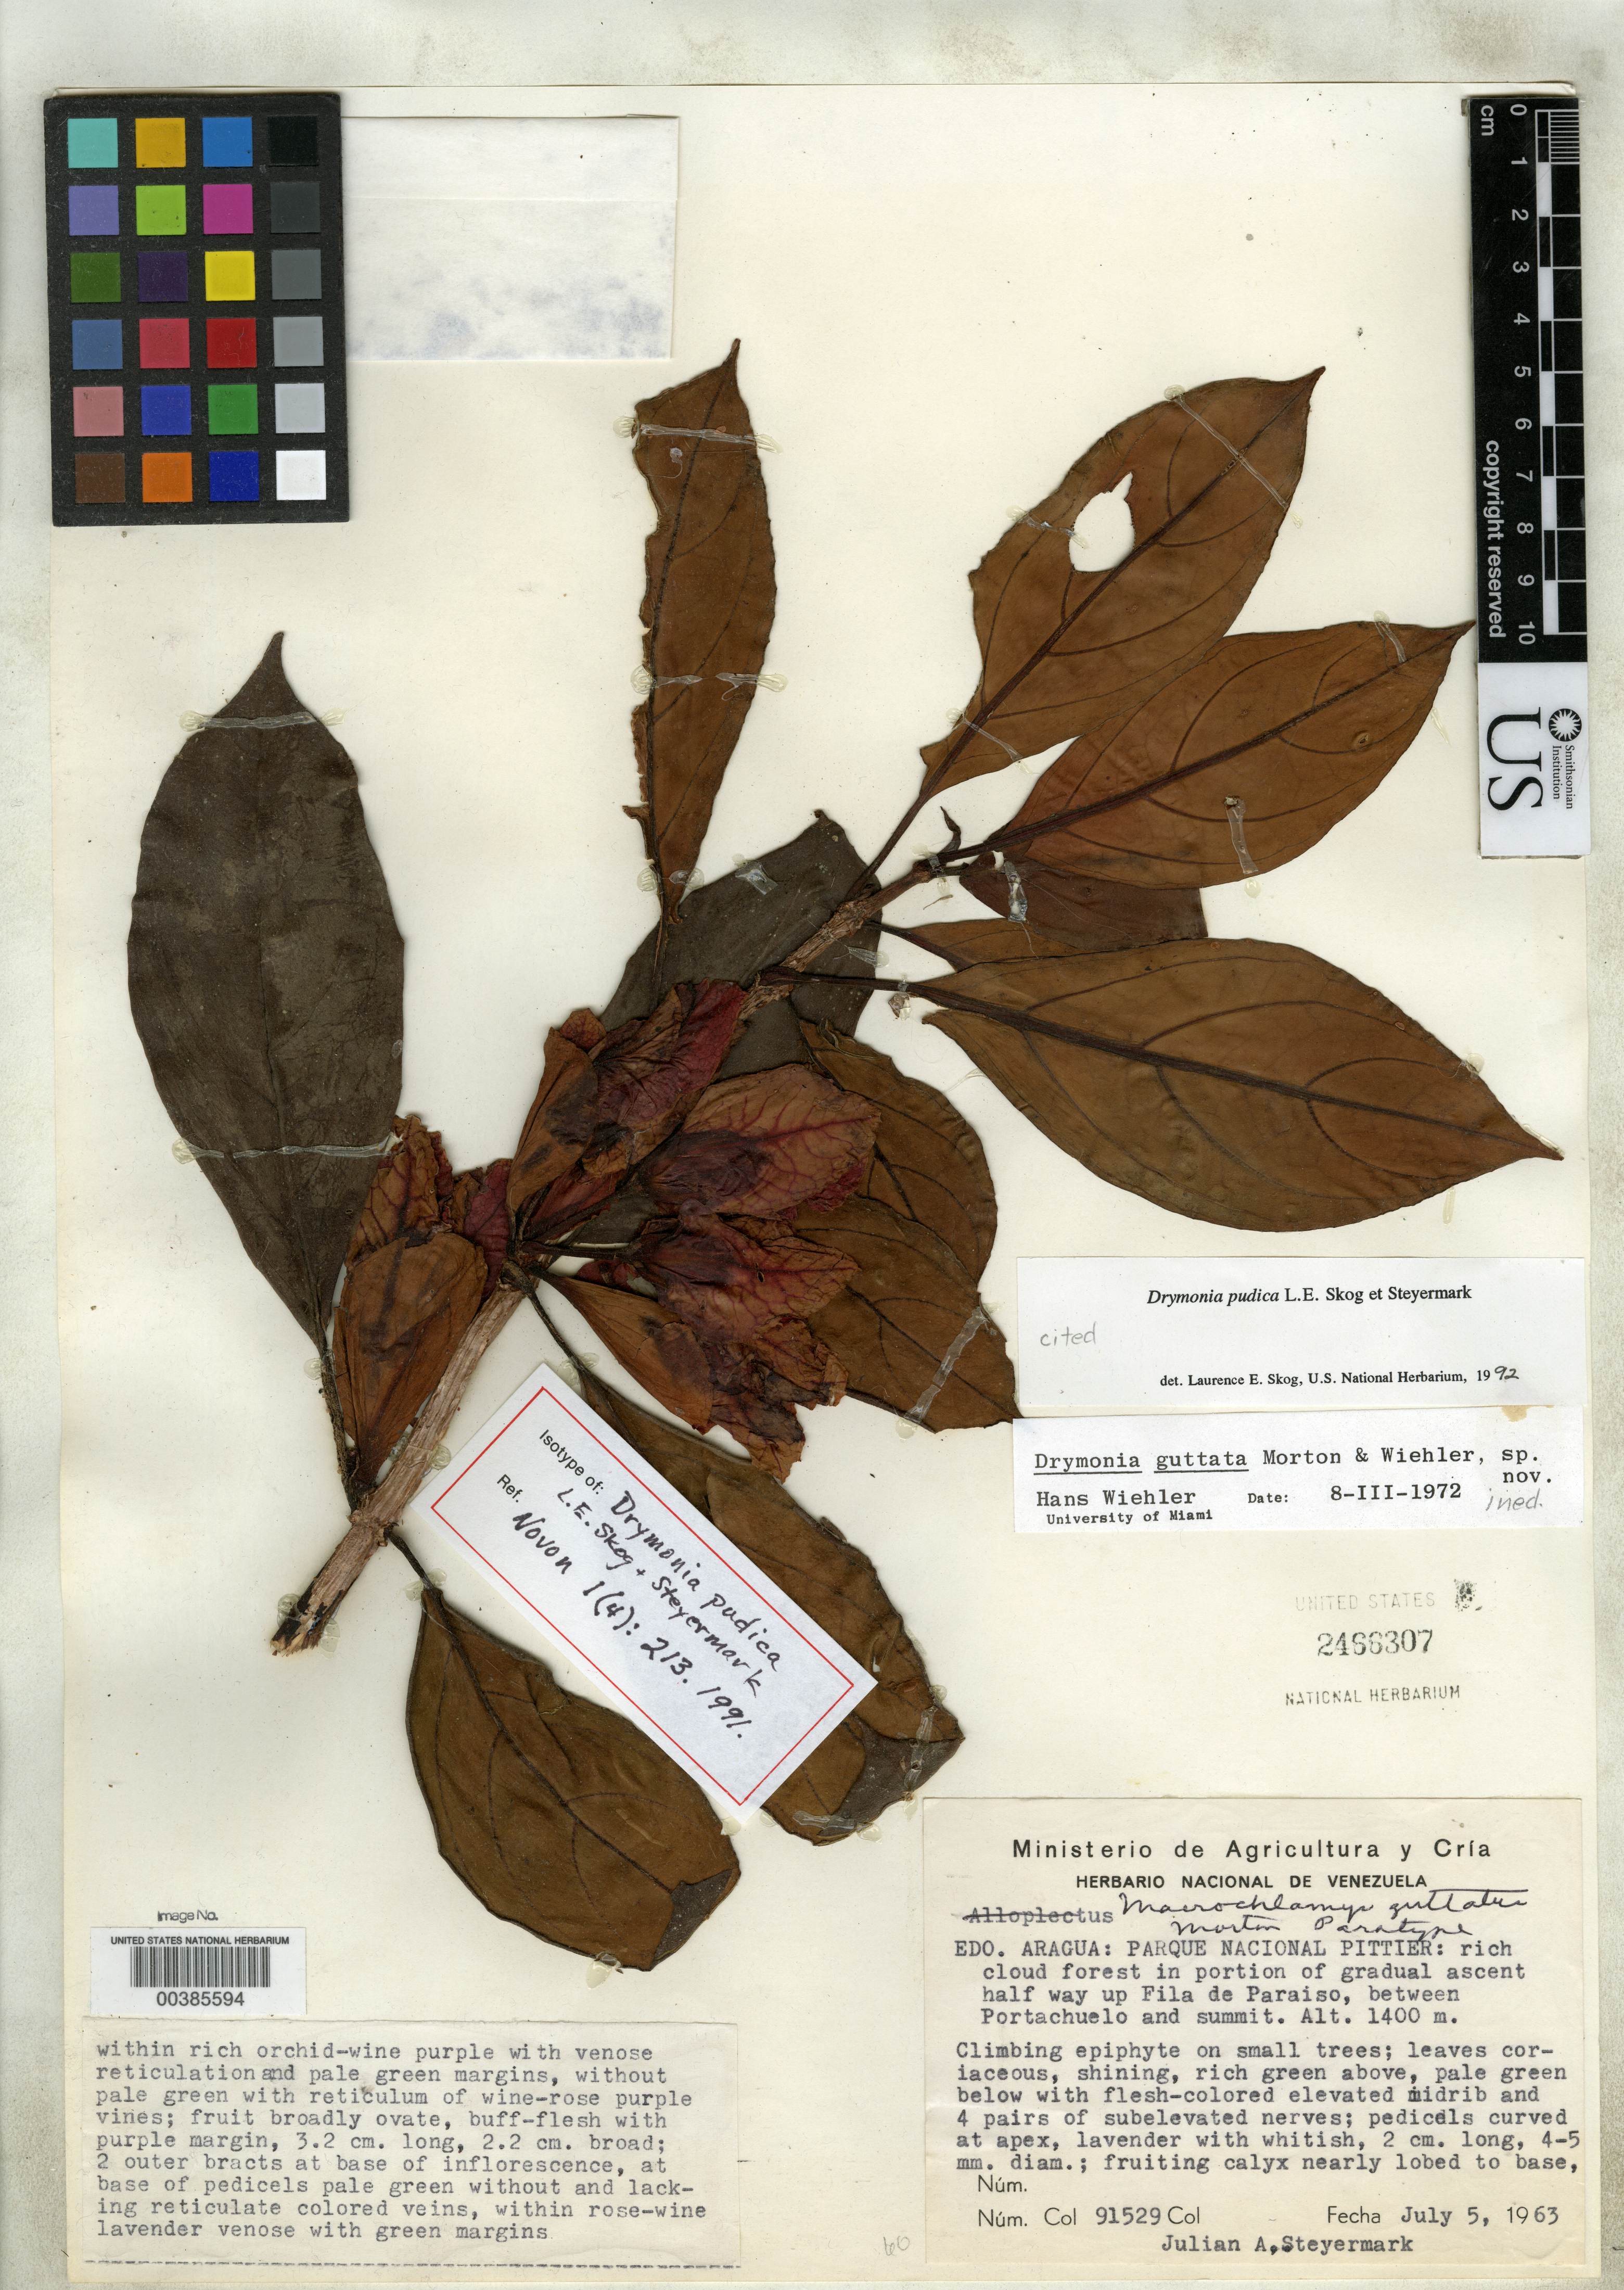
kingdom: Plantae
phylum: Tracheophyta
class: Magnoliopsida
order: Lamiales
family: Gesneriaceae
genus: Drymonia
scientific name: Drymonia pudica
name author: L.E. Skog & Steyerm.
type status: Isotype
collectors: J. Steyermark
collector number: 91529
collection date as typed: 05 Jul 1963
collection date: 1963-07-05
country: Venezuela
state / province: Aragua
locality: Pittier National Park, forest in portion of gradual ascent halfway up Fila de Paraiso, between Portachuelo & summit.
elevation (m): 1400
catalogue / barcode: US 2488307